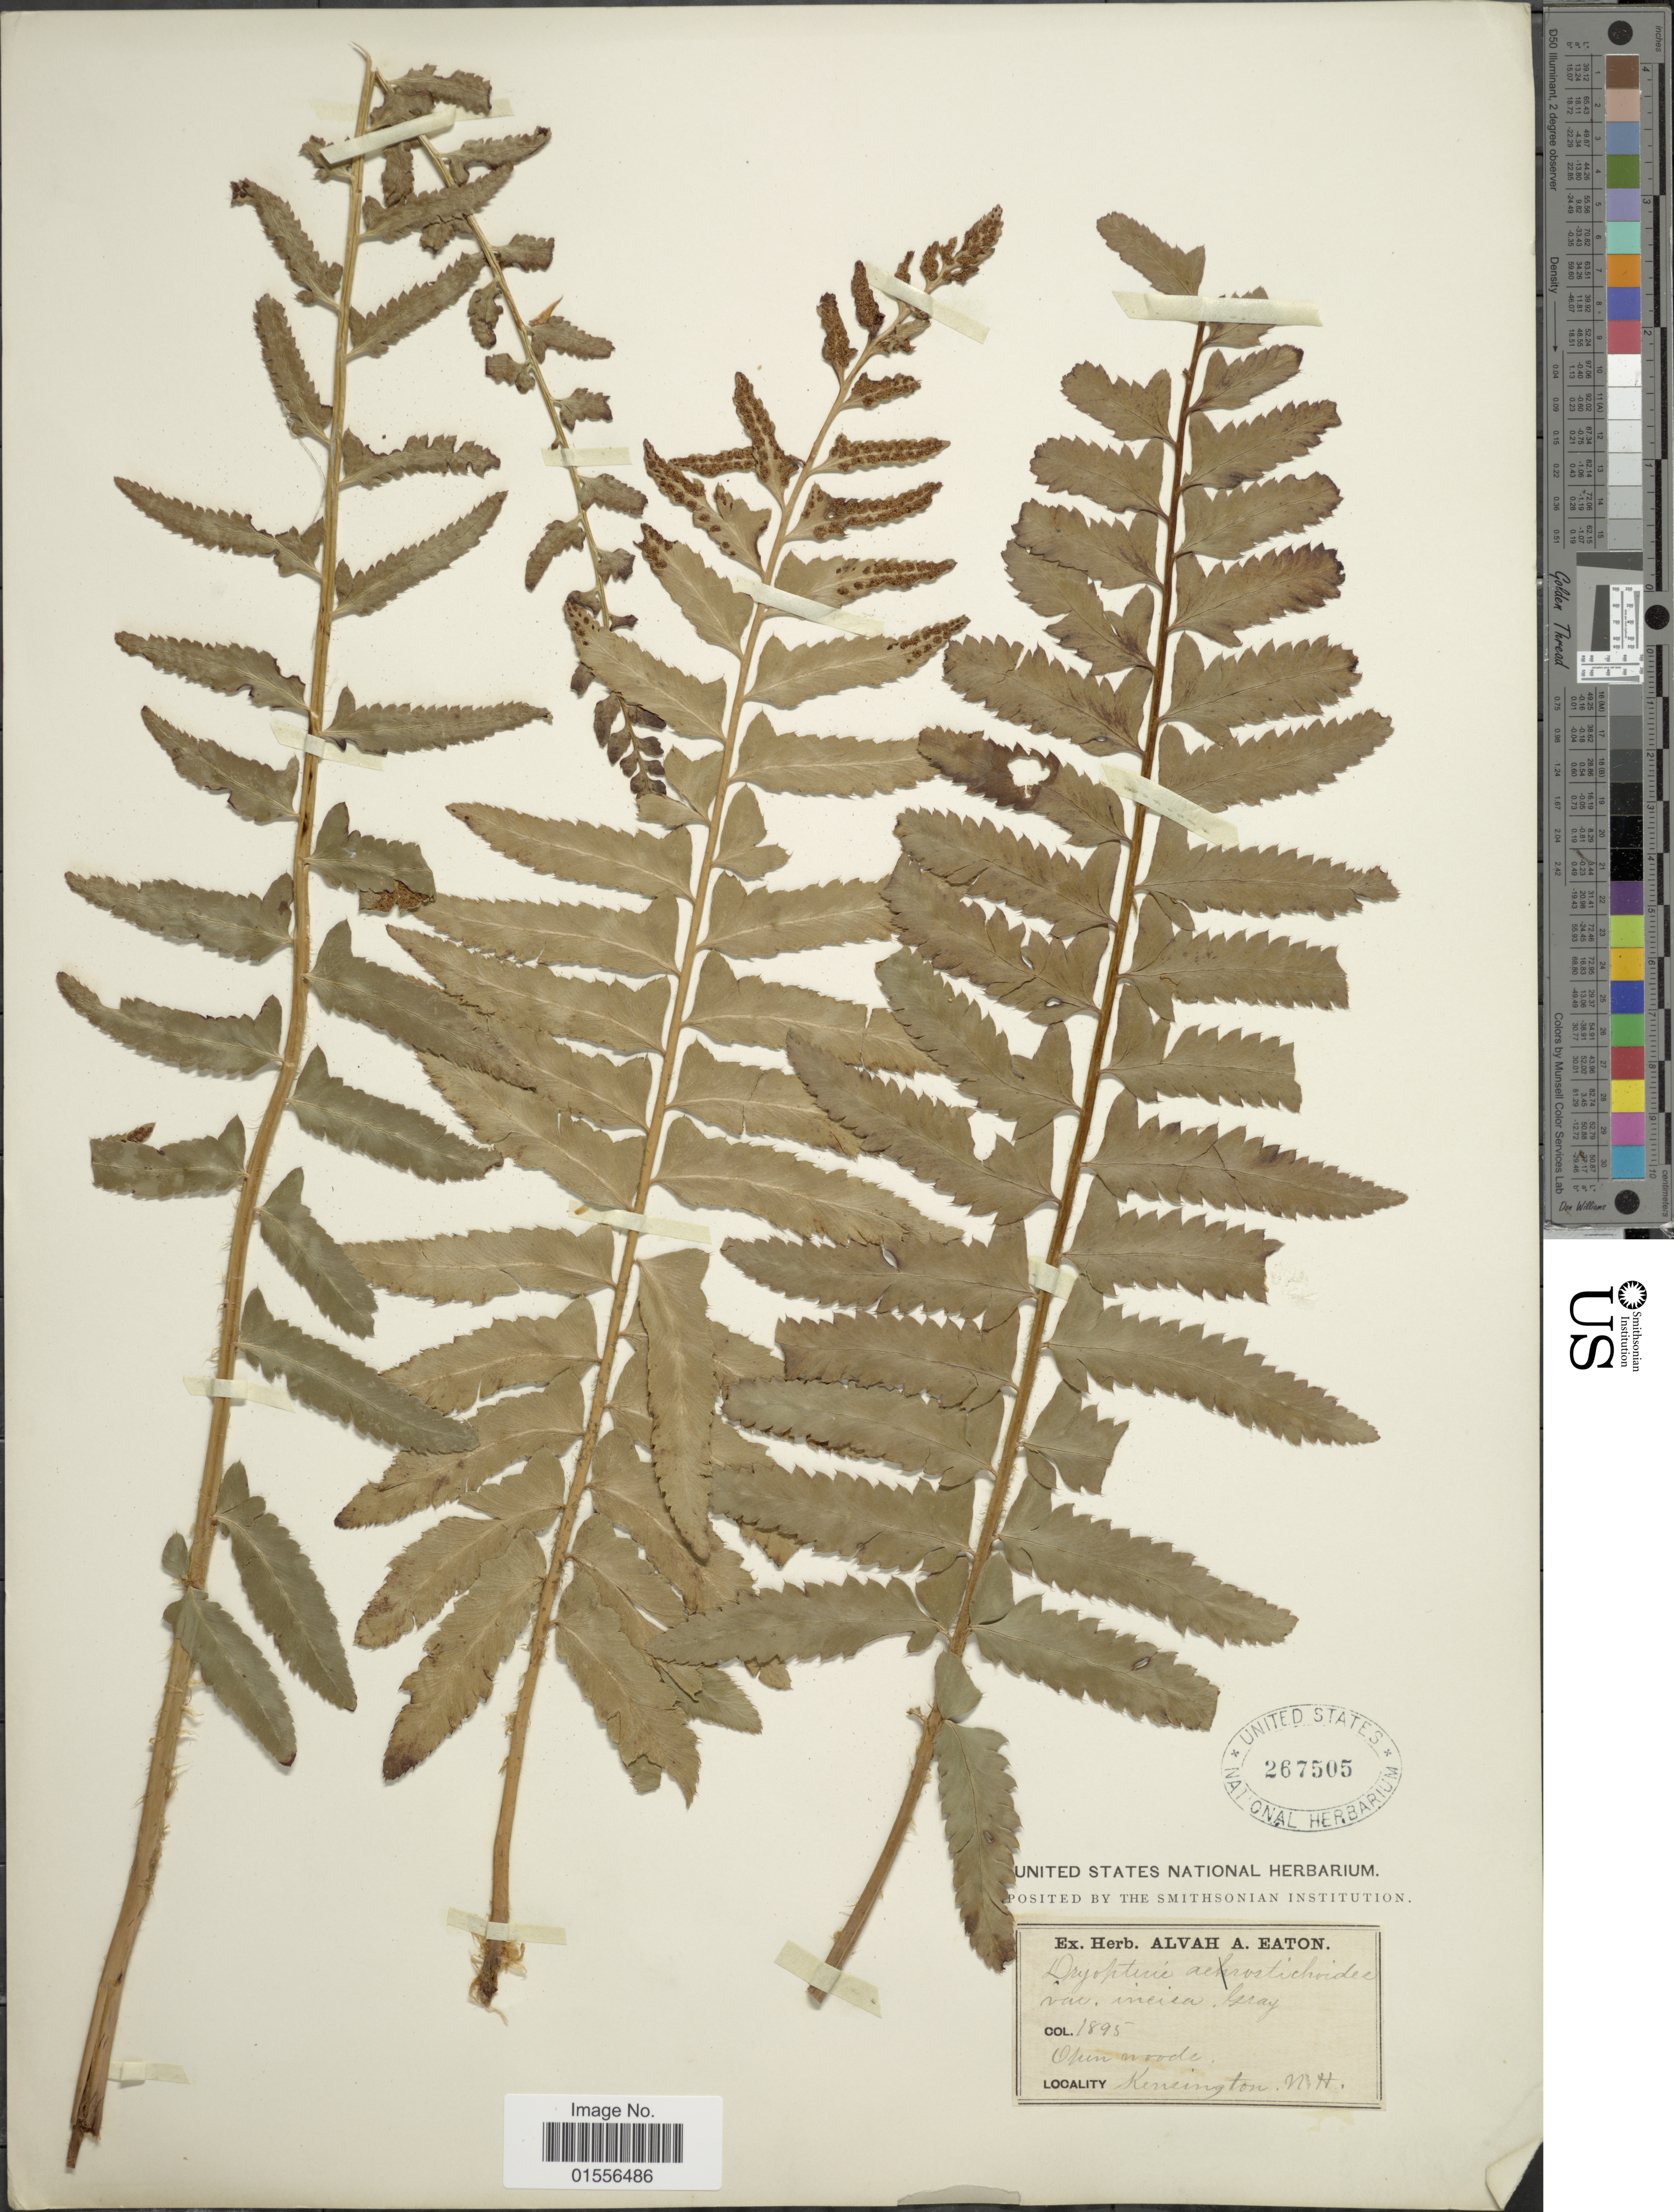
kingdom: Plantae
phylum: Tracheophyta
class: Polypodiopsida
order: Polypodiales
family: Dryopteridaceae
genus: Polystichum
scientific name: Polystichum acrostichoides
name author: (Michx.) Schott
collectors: ex herb. Alvah A. Eaton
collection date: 1895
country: United States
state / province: New Hampshire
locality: Kenington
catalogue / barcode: US 267505